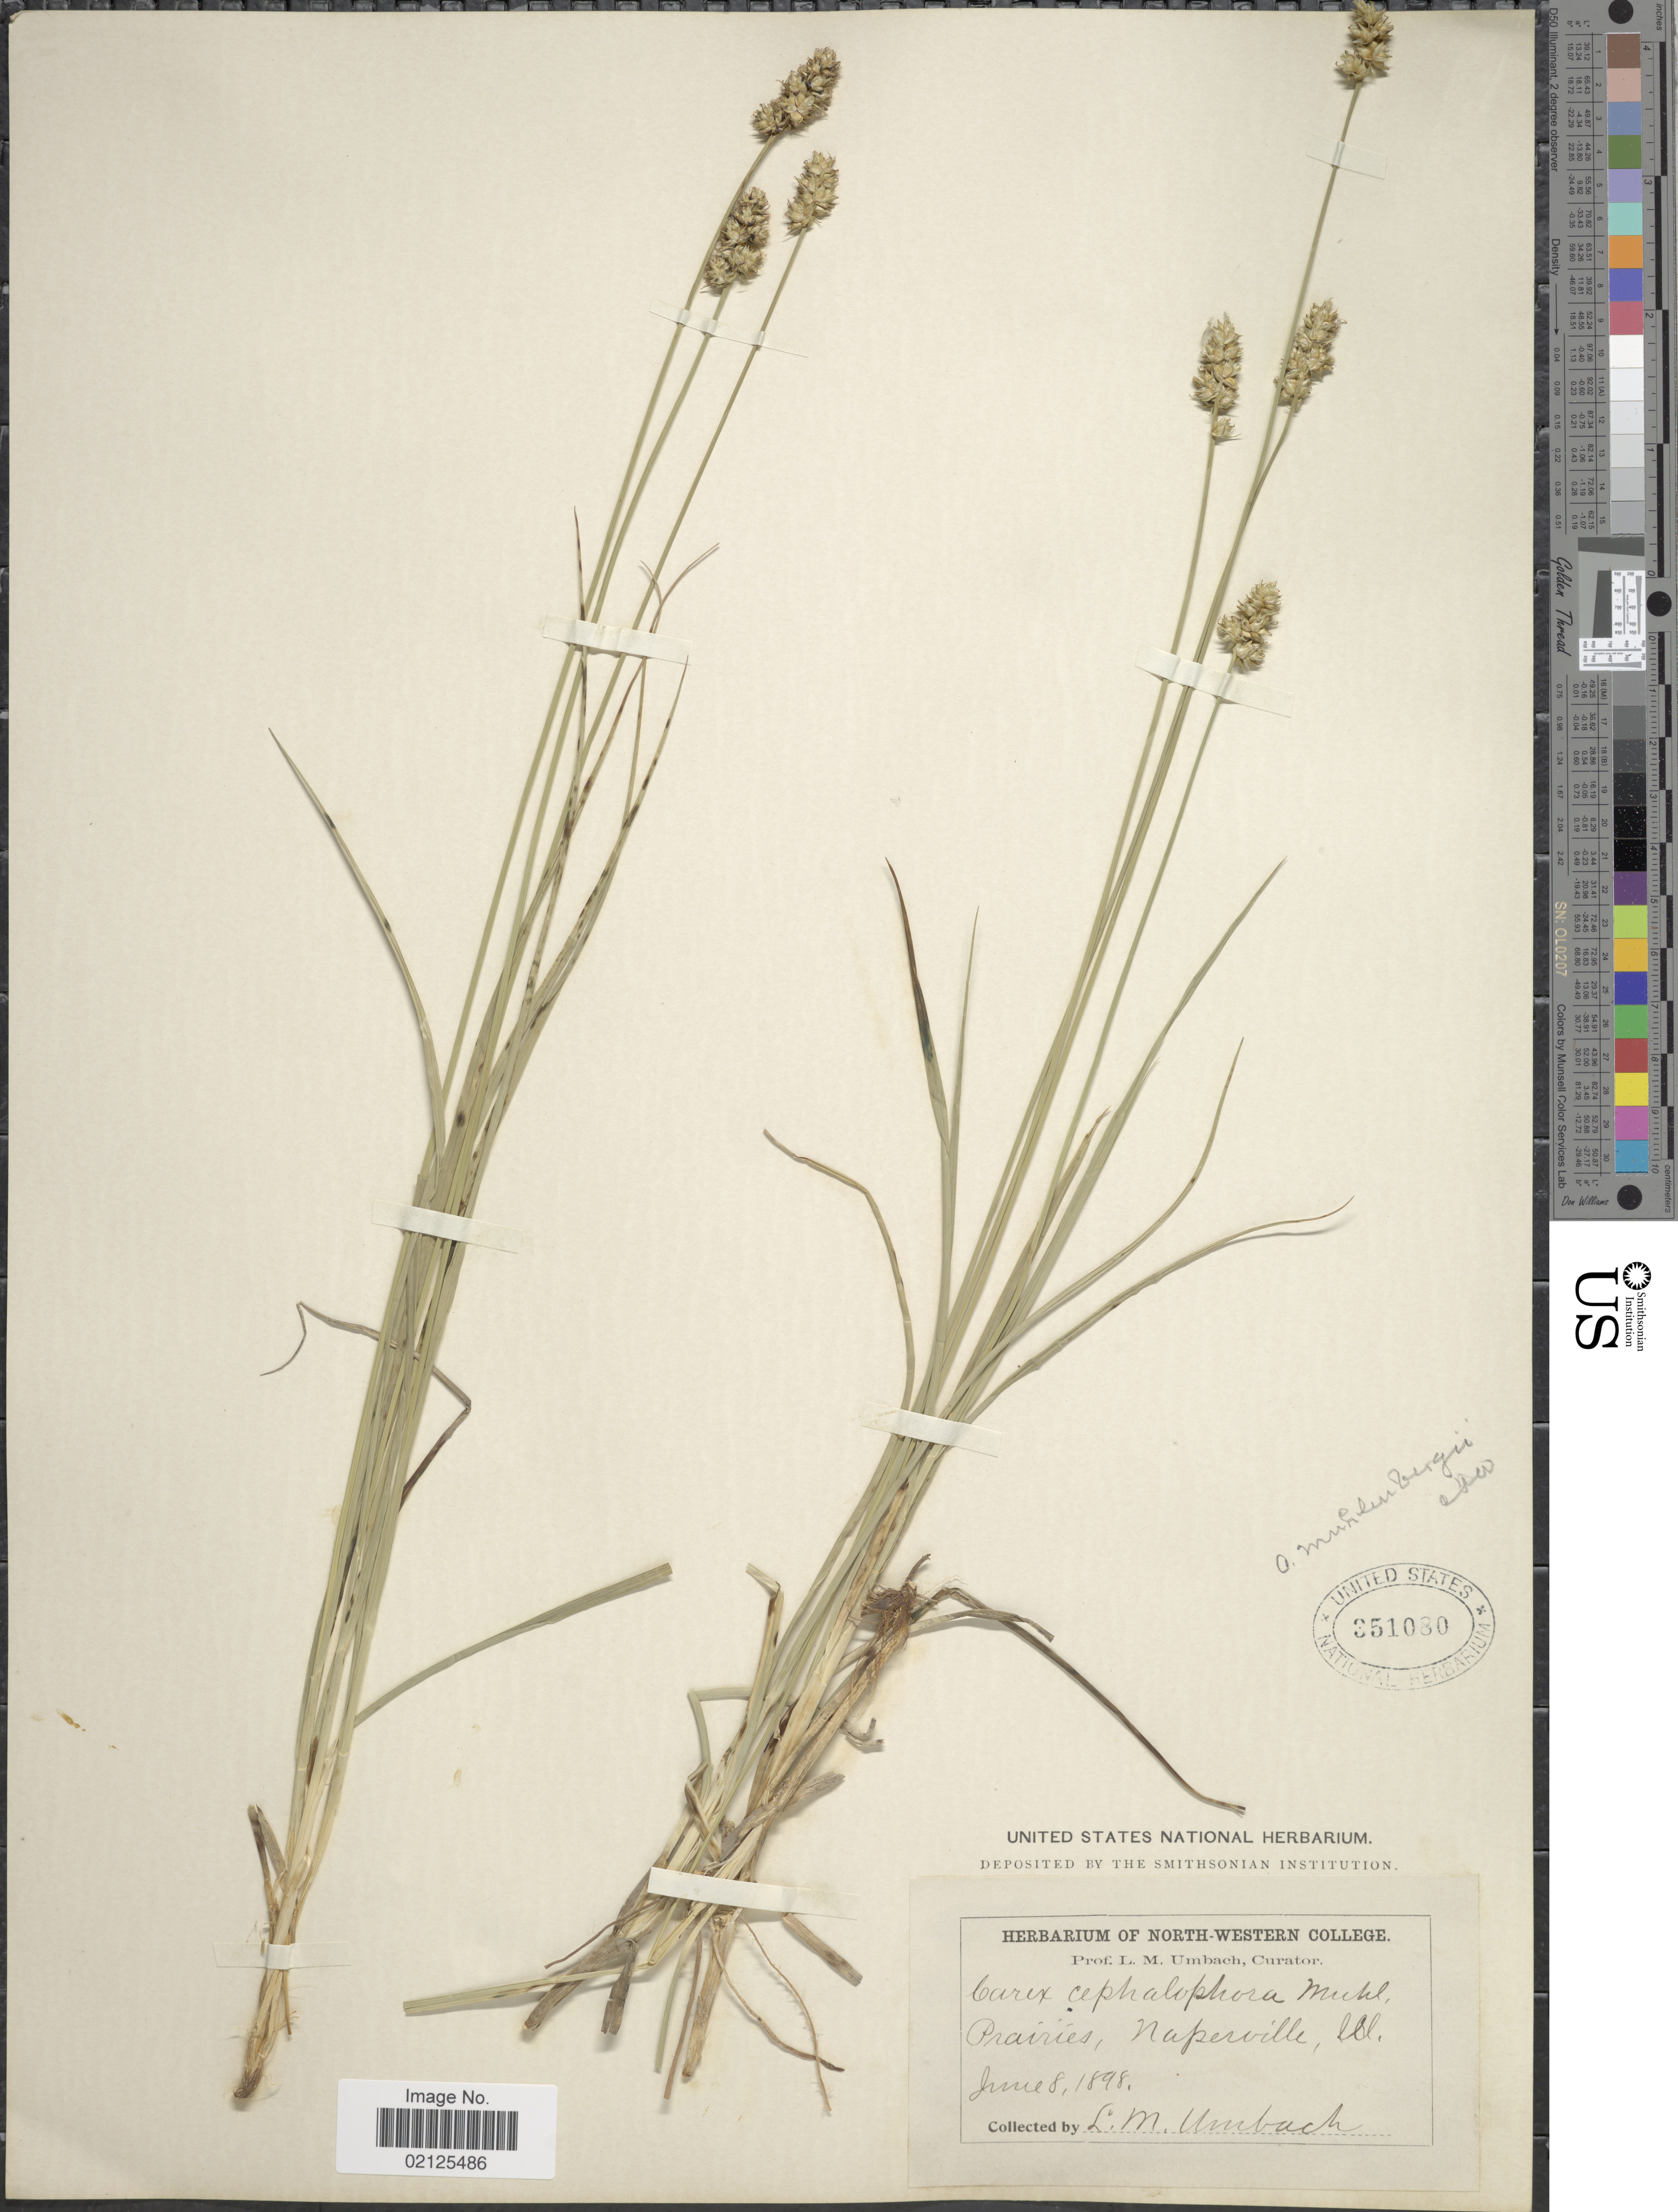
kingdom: Plantae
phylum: Tracheophyta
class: Liliopsida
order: Poales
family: Cyperaceae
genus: Carex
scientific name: Carex muehlenbergii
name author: Willd.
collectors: L. M. Umbach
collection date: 1898-06-08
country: United States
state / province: Illinois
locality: Prairies, Naperville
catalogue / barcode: US 351080